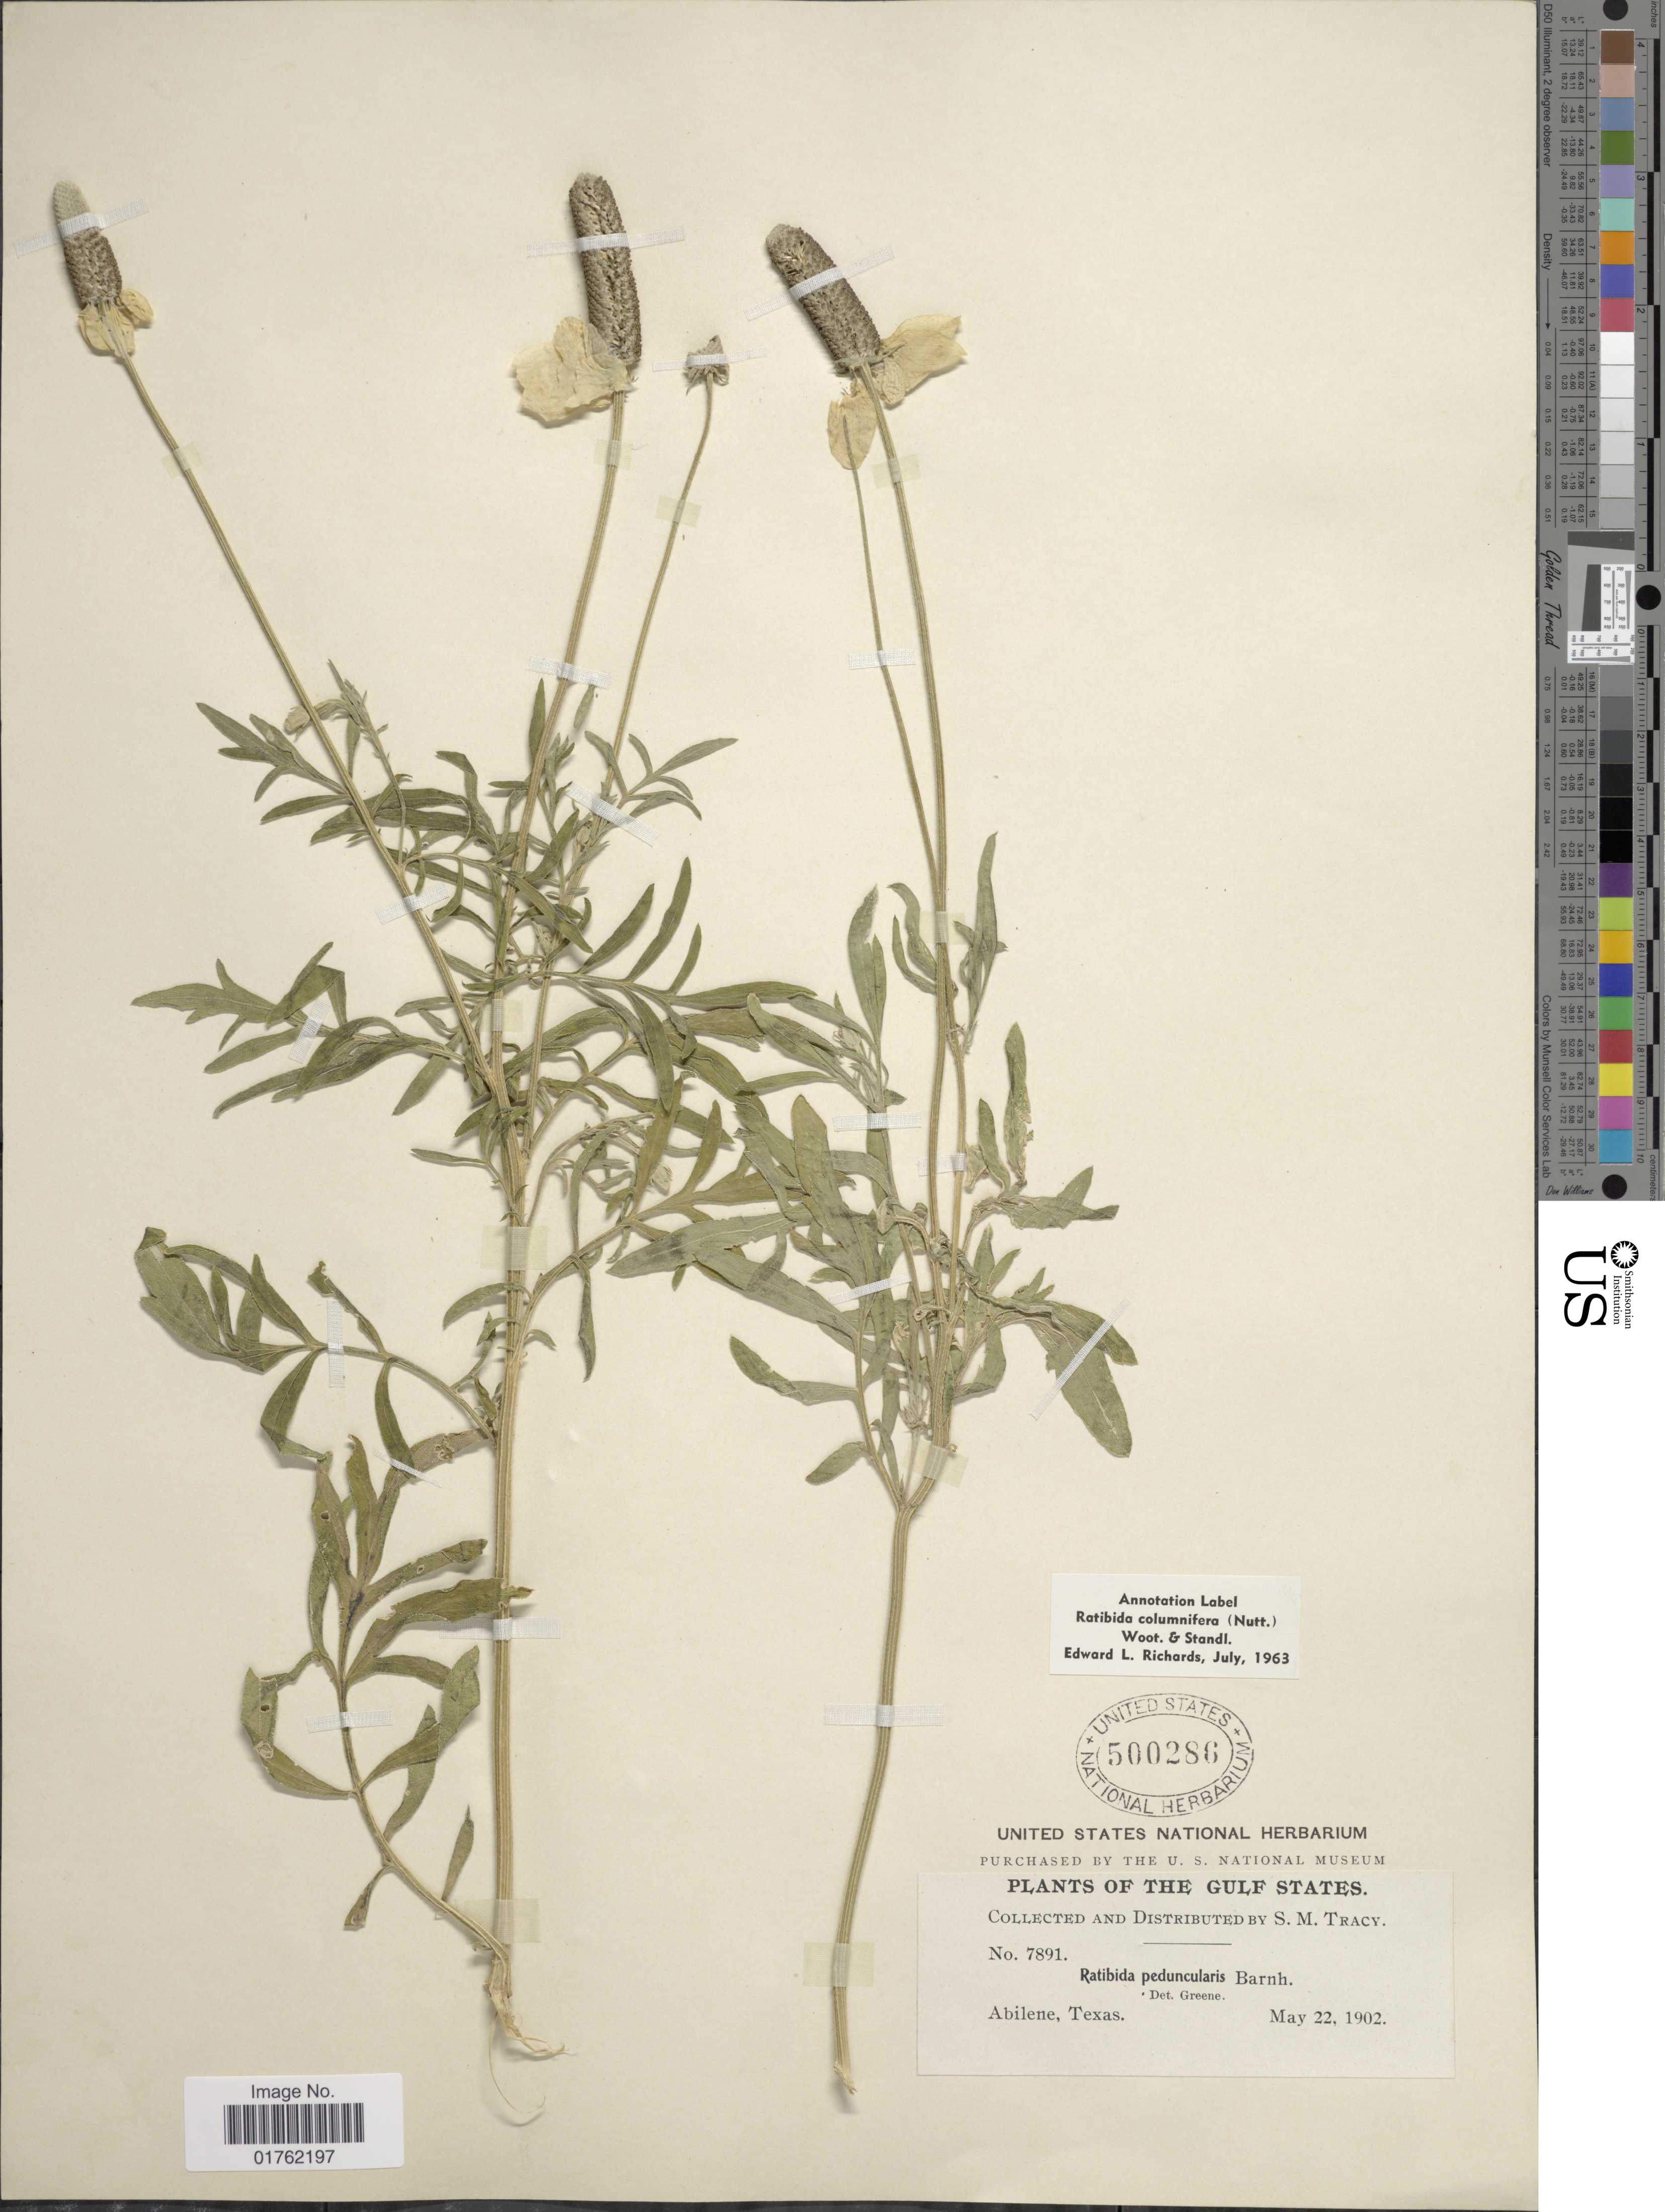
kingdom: Plantae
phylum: Tracheophyta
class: Magnoliopsida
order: Asterales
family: Asteraceae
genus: Ratibida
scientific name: Ratibida columnaris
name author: (Pursh) D. Don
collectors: S. M. Tracy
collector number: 7891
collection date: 1902-05-22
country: United States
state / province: Texas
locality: The Gulf States, Abilene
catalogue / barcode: US 500286